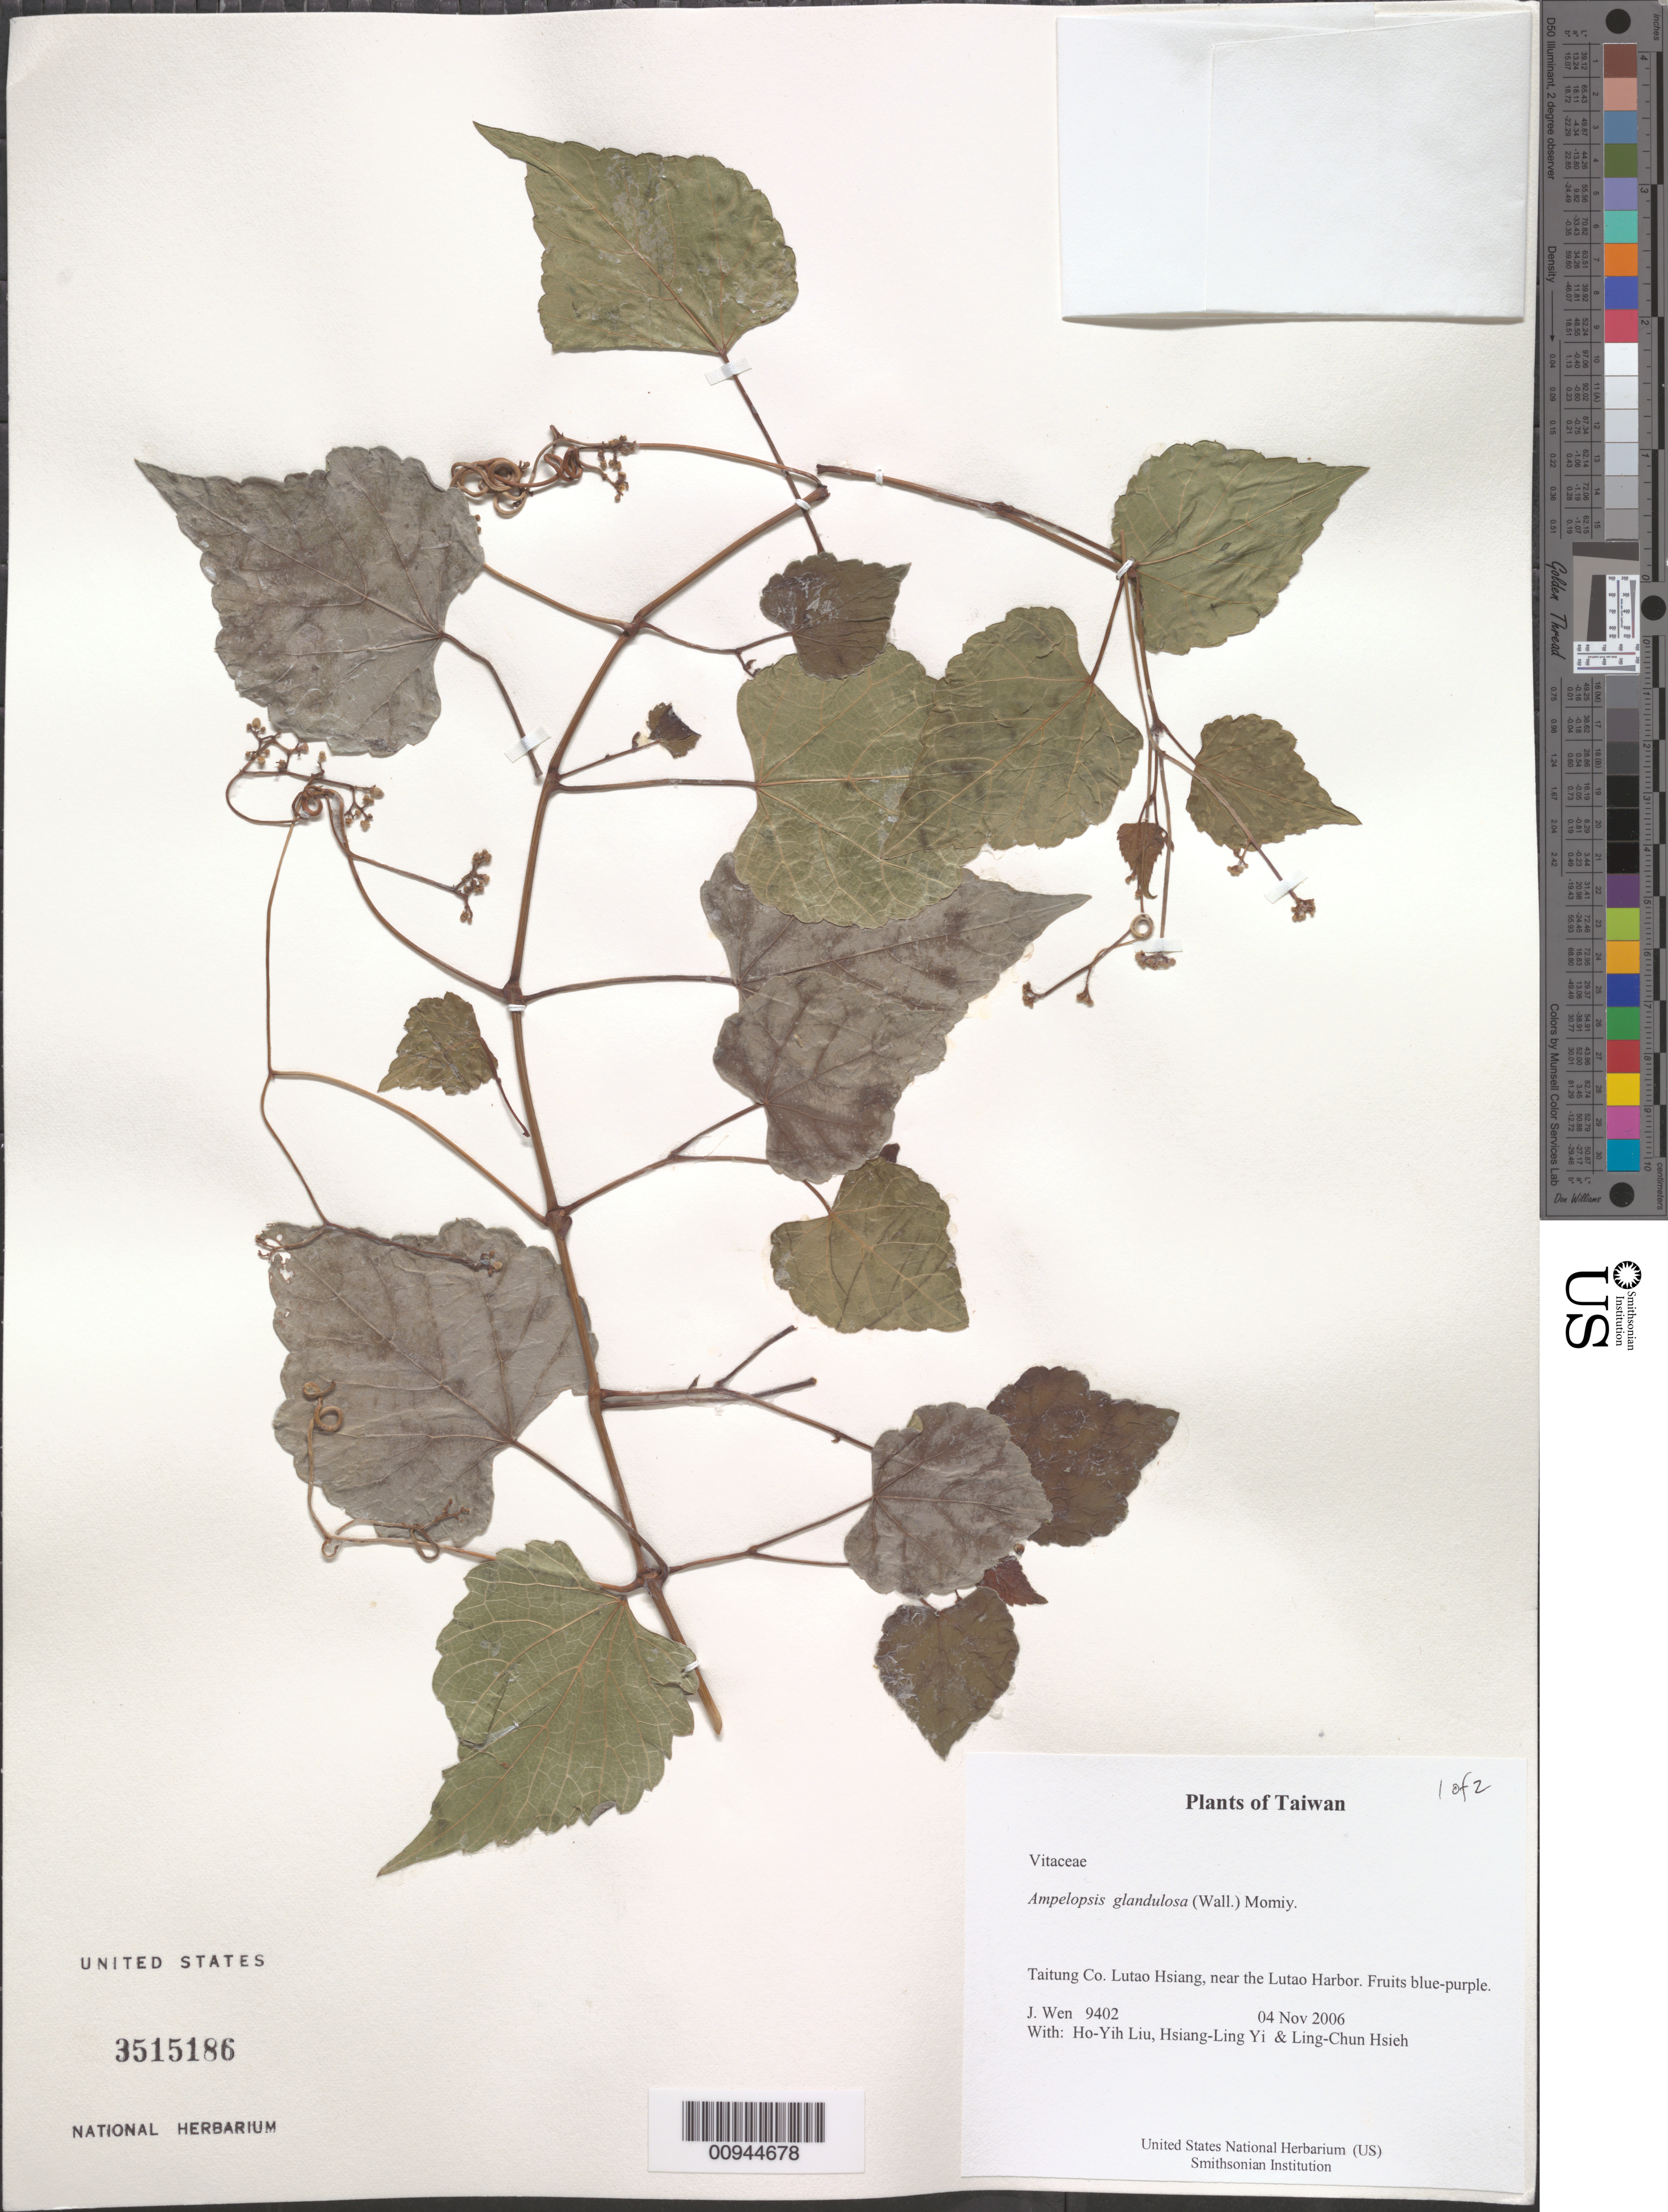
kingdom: Plantae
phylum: Tracheophyta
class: Magnoliopsida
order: Vitales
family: Vitaceae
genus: Ampelopsis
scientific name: Ampelopsis glandulosa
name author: (Wall.) Momiy.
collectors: J. Wen, H. Liu, H. l. Yi & L. Hsieh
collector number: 9402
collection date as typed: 04 Nov 2006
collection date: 2006-11-04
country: Taiwan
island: Taiwan [Formosa]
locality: Lutao Hsiang, near the Lutao Harbor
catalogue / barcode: US 3515186